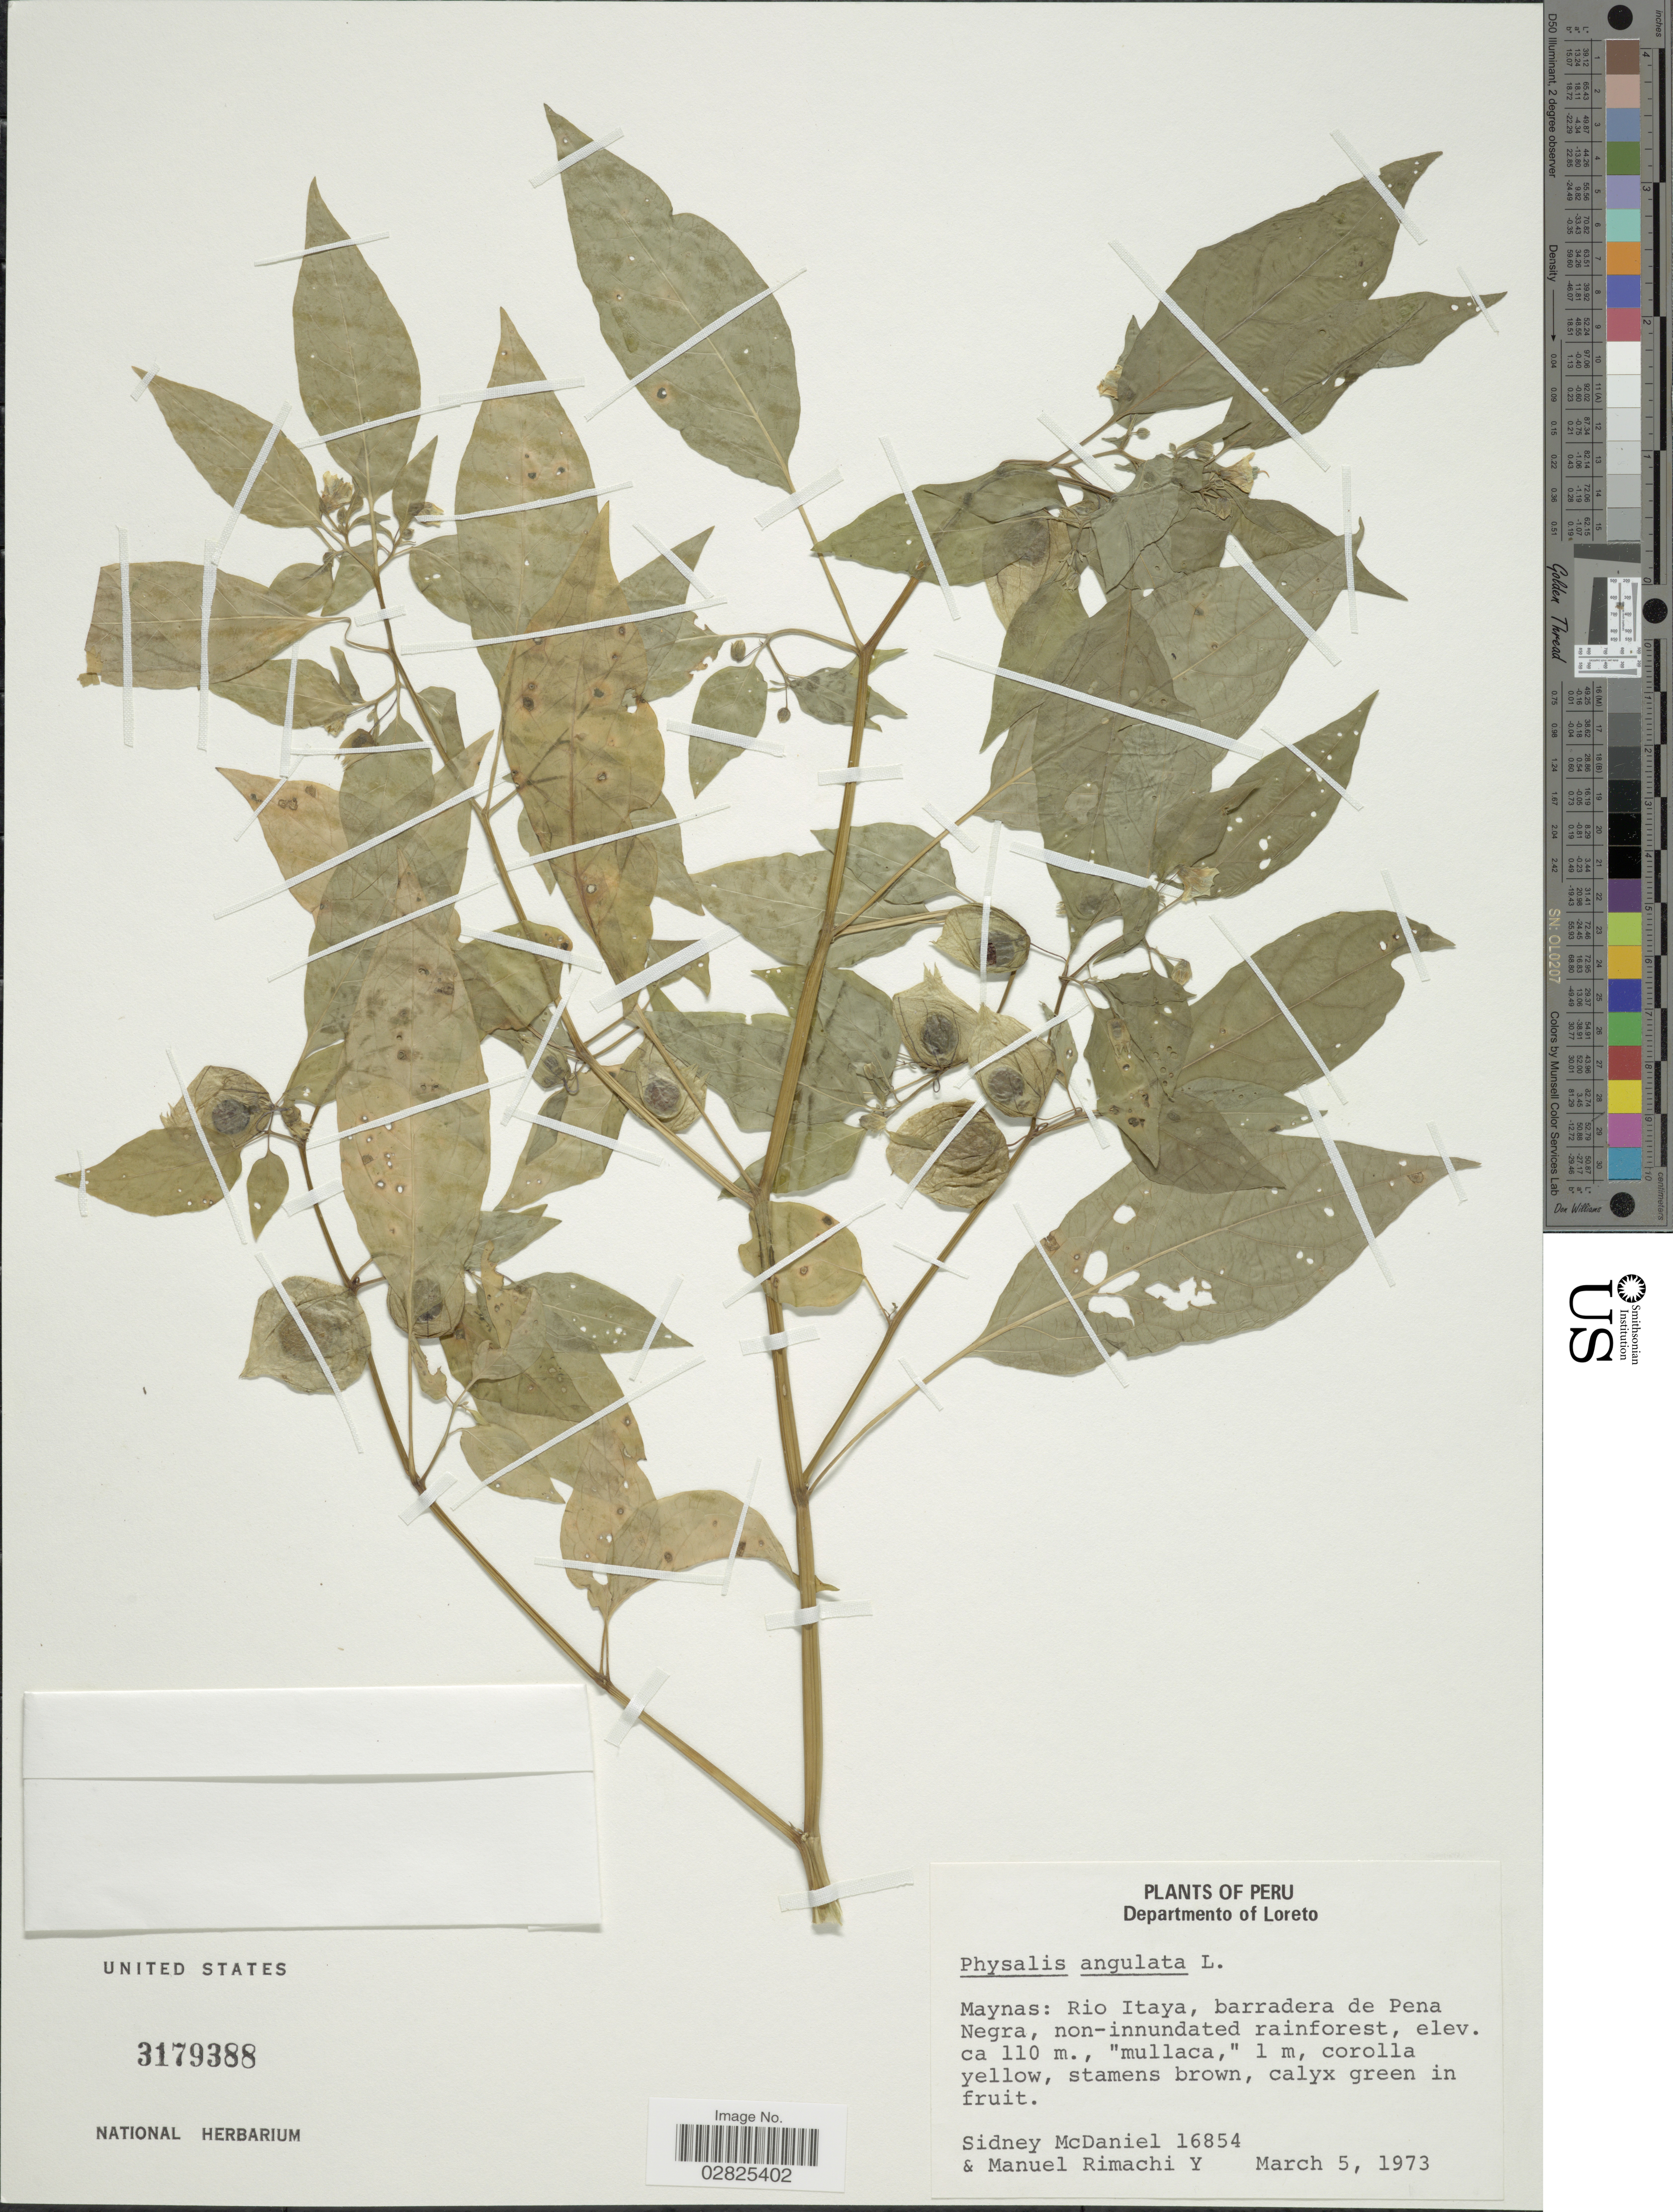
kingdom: Plantae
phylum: Tracheophyta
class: Magnoliopsida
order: Solanales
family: Solanaceae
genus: Physalis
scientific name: Physalis angulata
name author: L.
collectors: S. McDaniel & M. Rimachi Y.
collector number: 16854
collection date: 1973-03-05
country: Peru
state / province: Loreto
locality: Maynas: Rio Itaya, barradera de Pena Negra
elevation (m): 110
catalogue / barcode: US 3179388